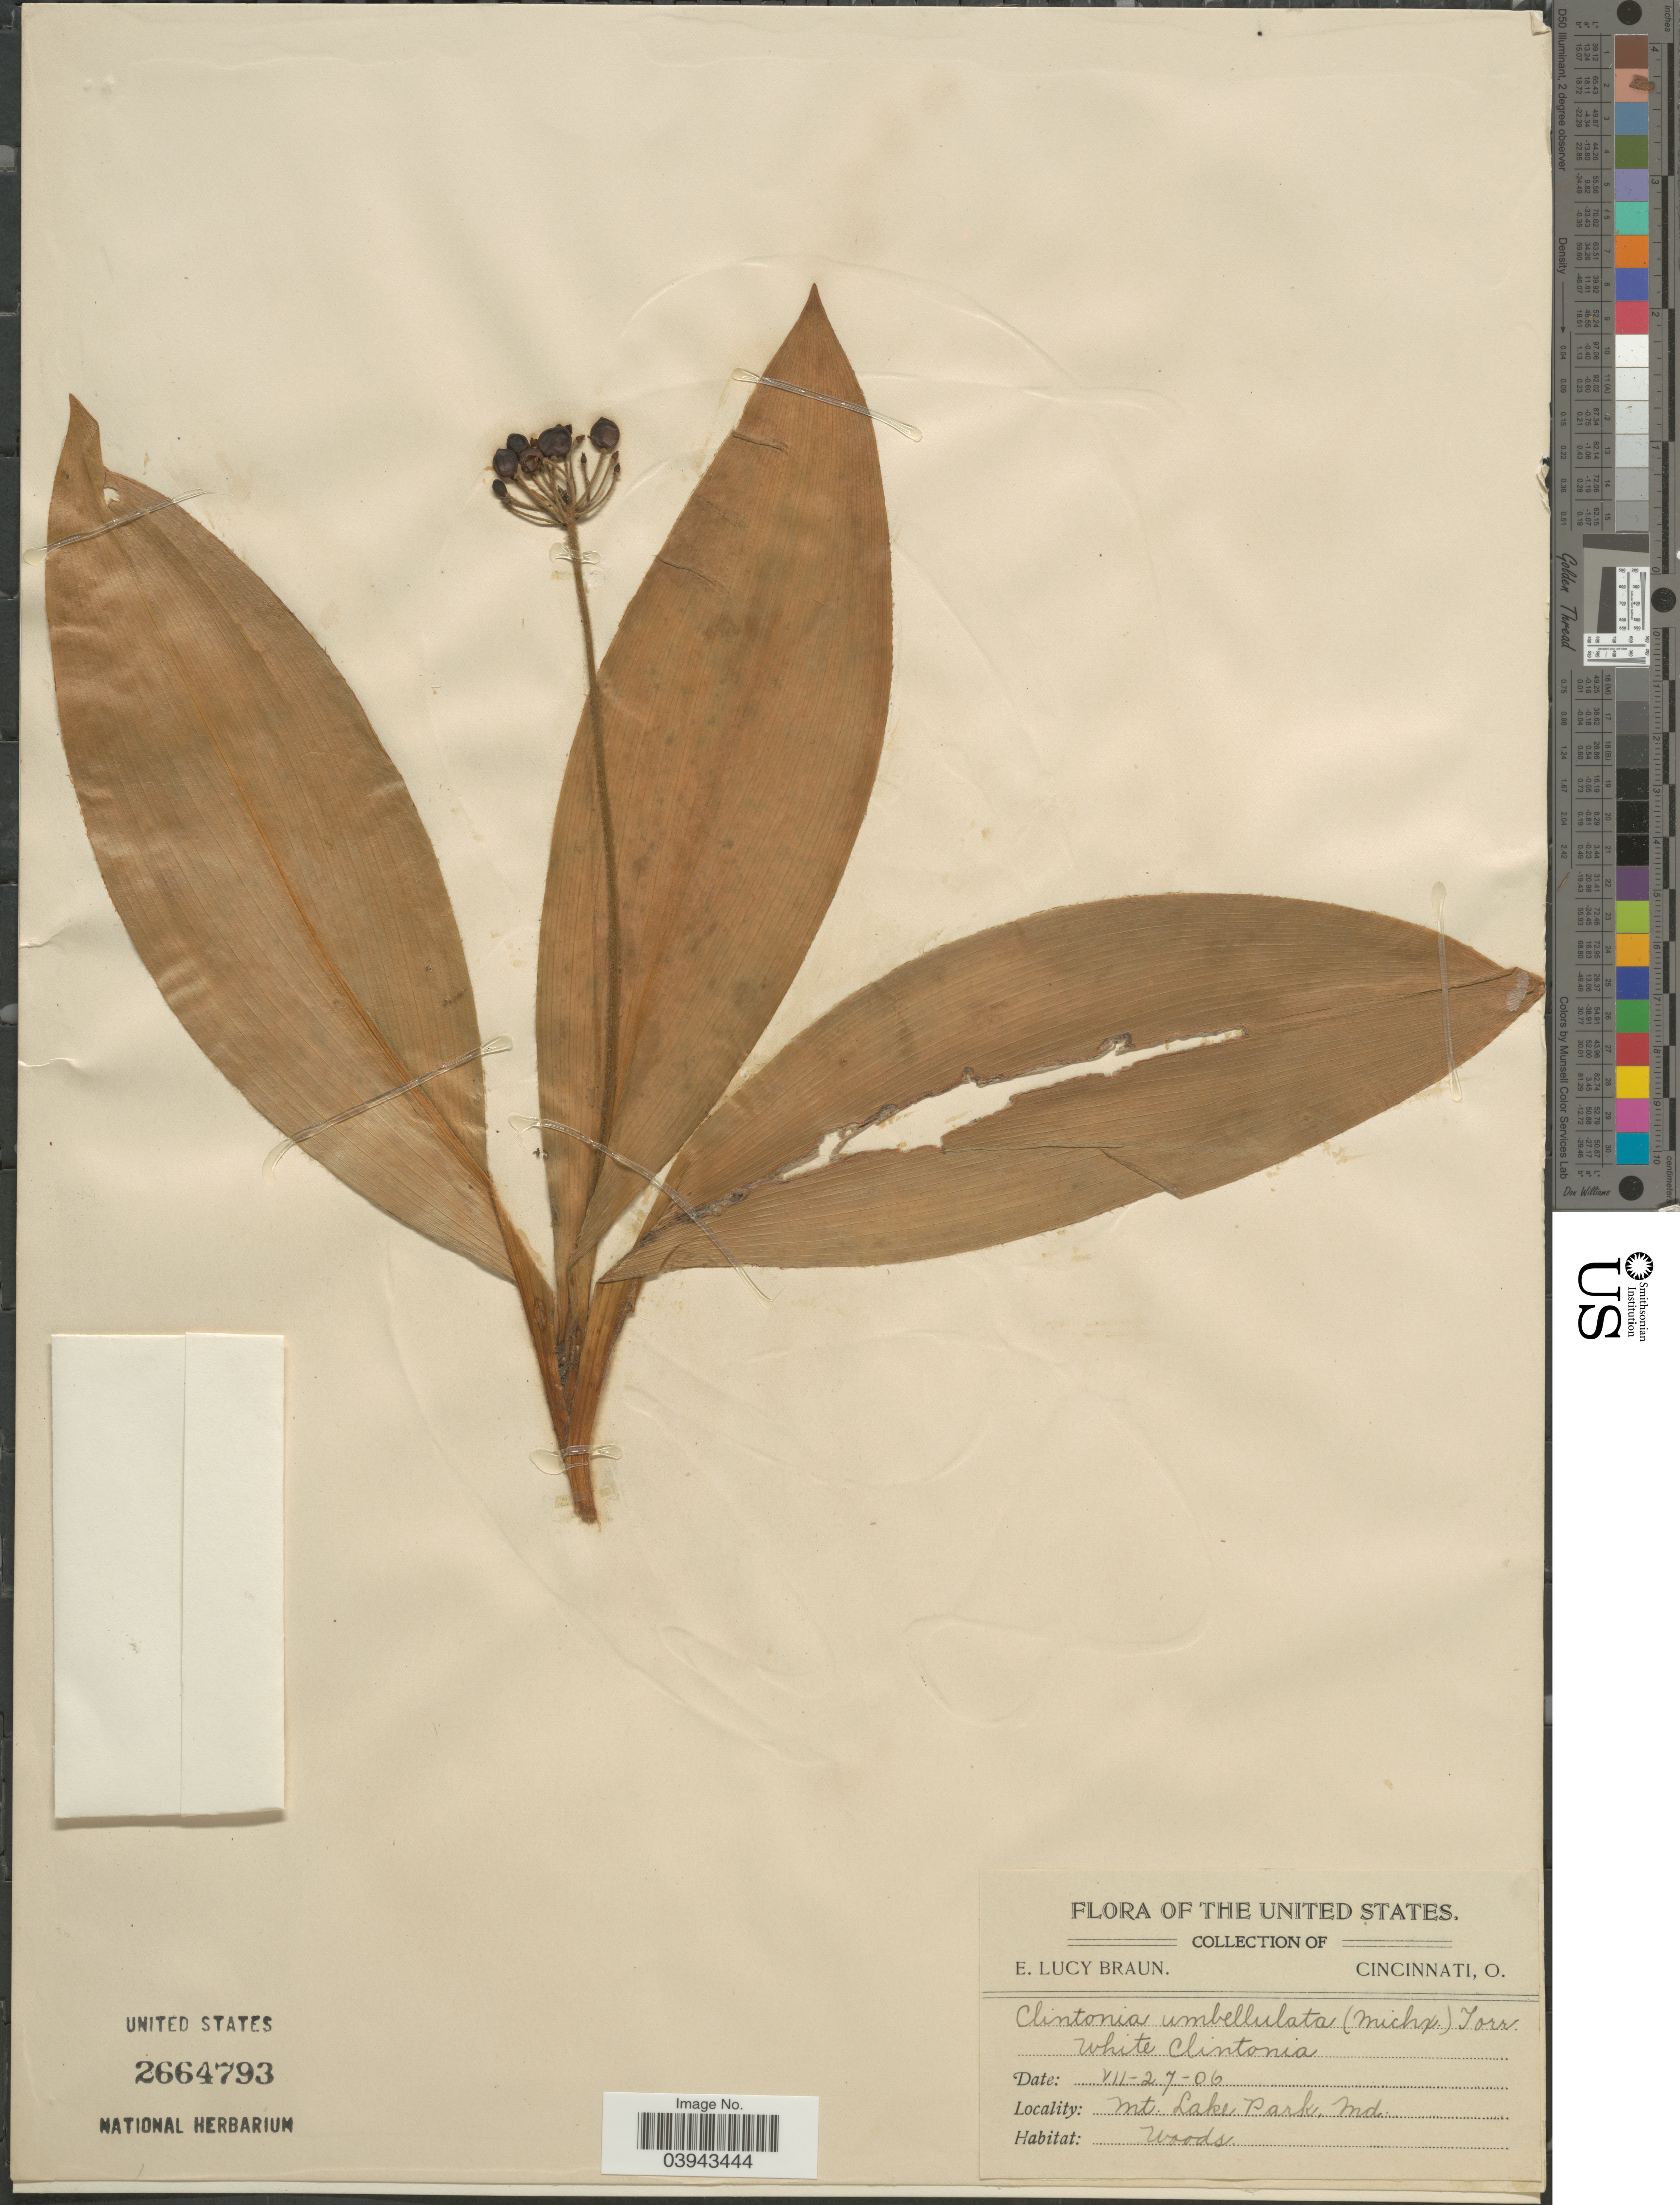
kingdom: Plantae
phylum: Tracheophyta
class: Liliopsida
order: Liliales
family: Liliaceae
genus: Clintonia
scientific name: Clintonia umbellulata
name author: (Michx.) Morong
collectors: E. L. Braun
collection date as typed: Transcribed d/m/y: 27/7/6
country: United States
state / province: Maryland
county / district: Garrett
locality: Mt. Lake Park.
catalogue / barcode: US 2664793